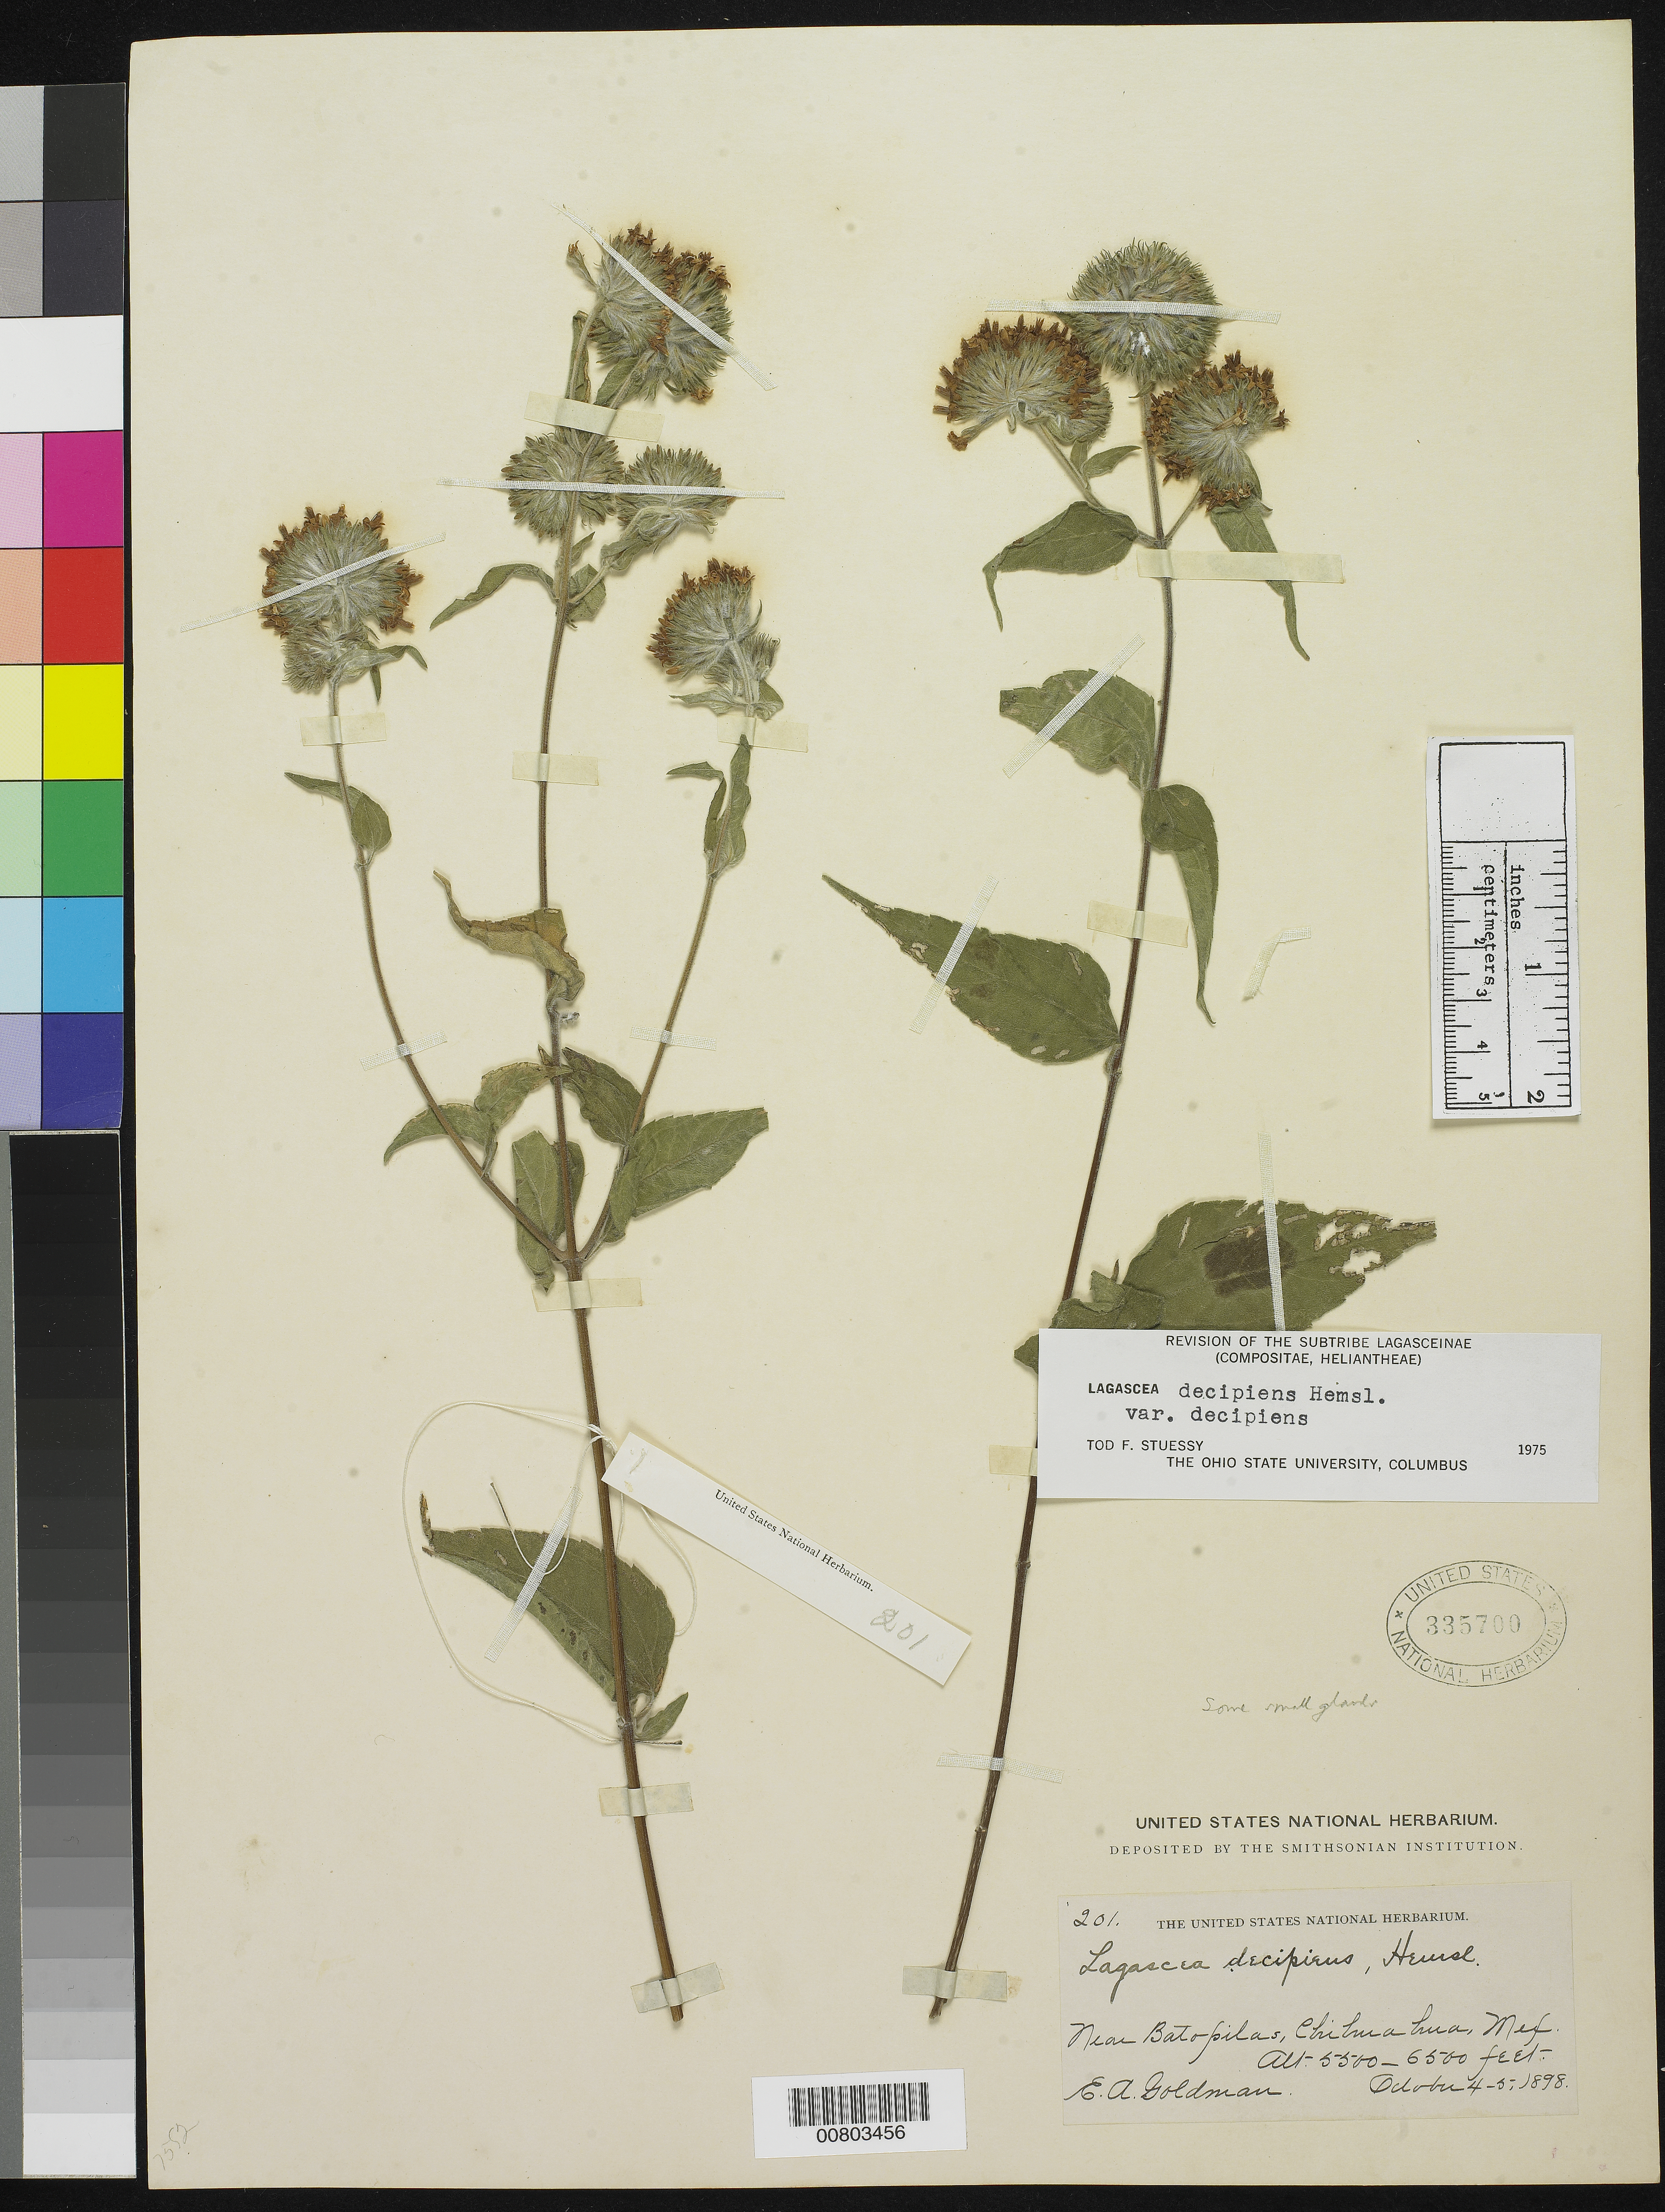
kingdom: Plantae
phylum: Tracheophyta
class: Magnoliopsida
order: Asterales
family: Asteraceae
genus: Lagascea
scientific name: Lagascea decipiens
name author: Hemsl.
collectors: E. A. Goldman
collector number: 201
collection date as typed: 04 Oct 1898 to 05 Oct 1898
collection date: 1898-10-04/1898-10-05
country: Mexico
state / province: Chihuahua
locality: Near Batopilas, Chihuahua.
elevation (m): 1676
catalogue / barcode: US 335700